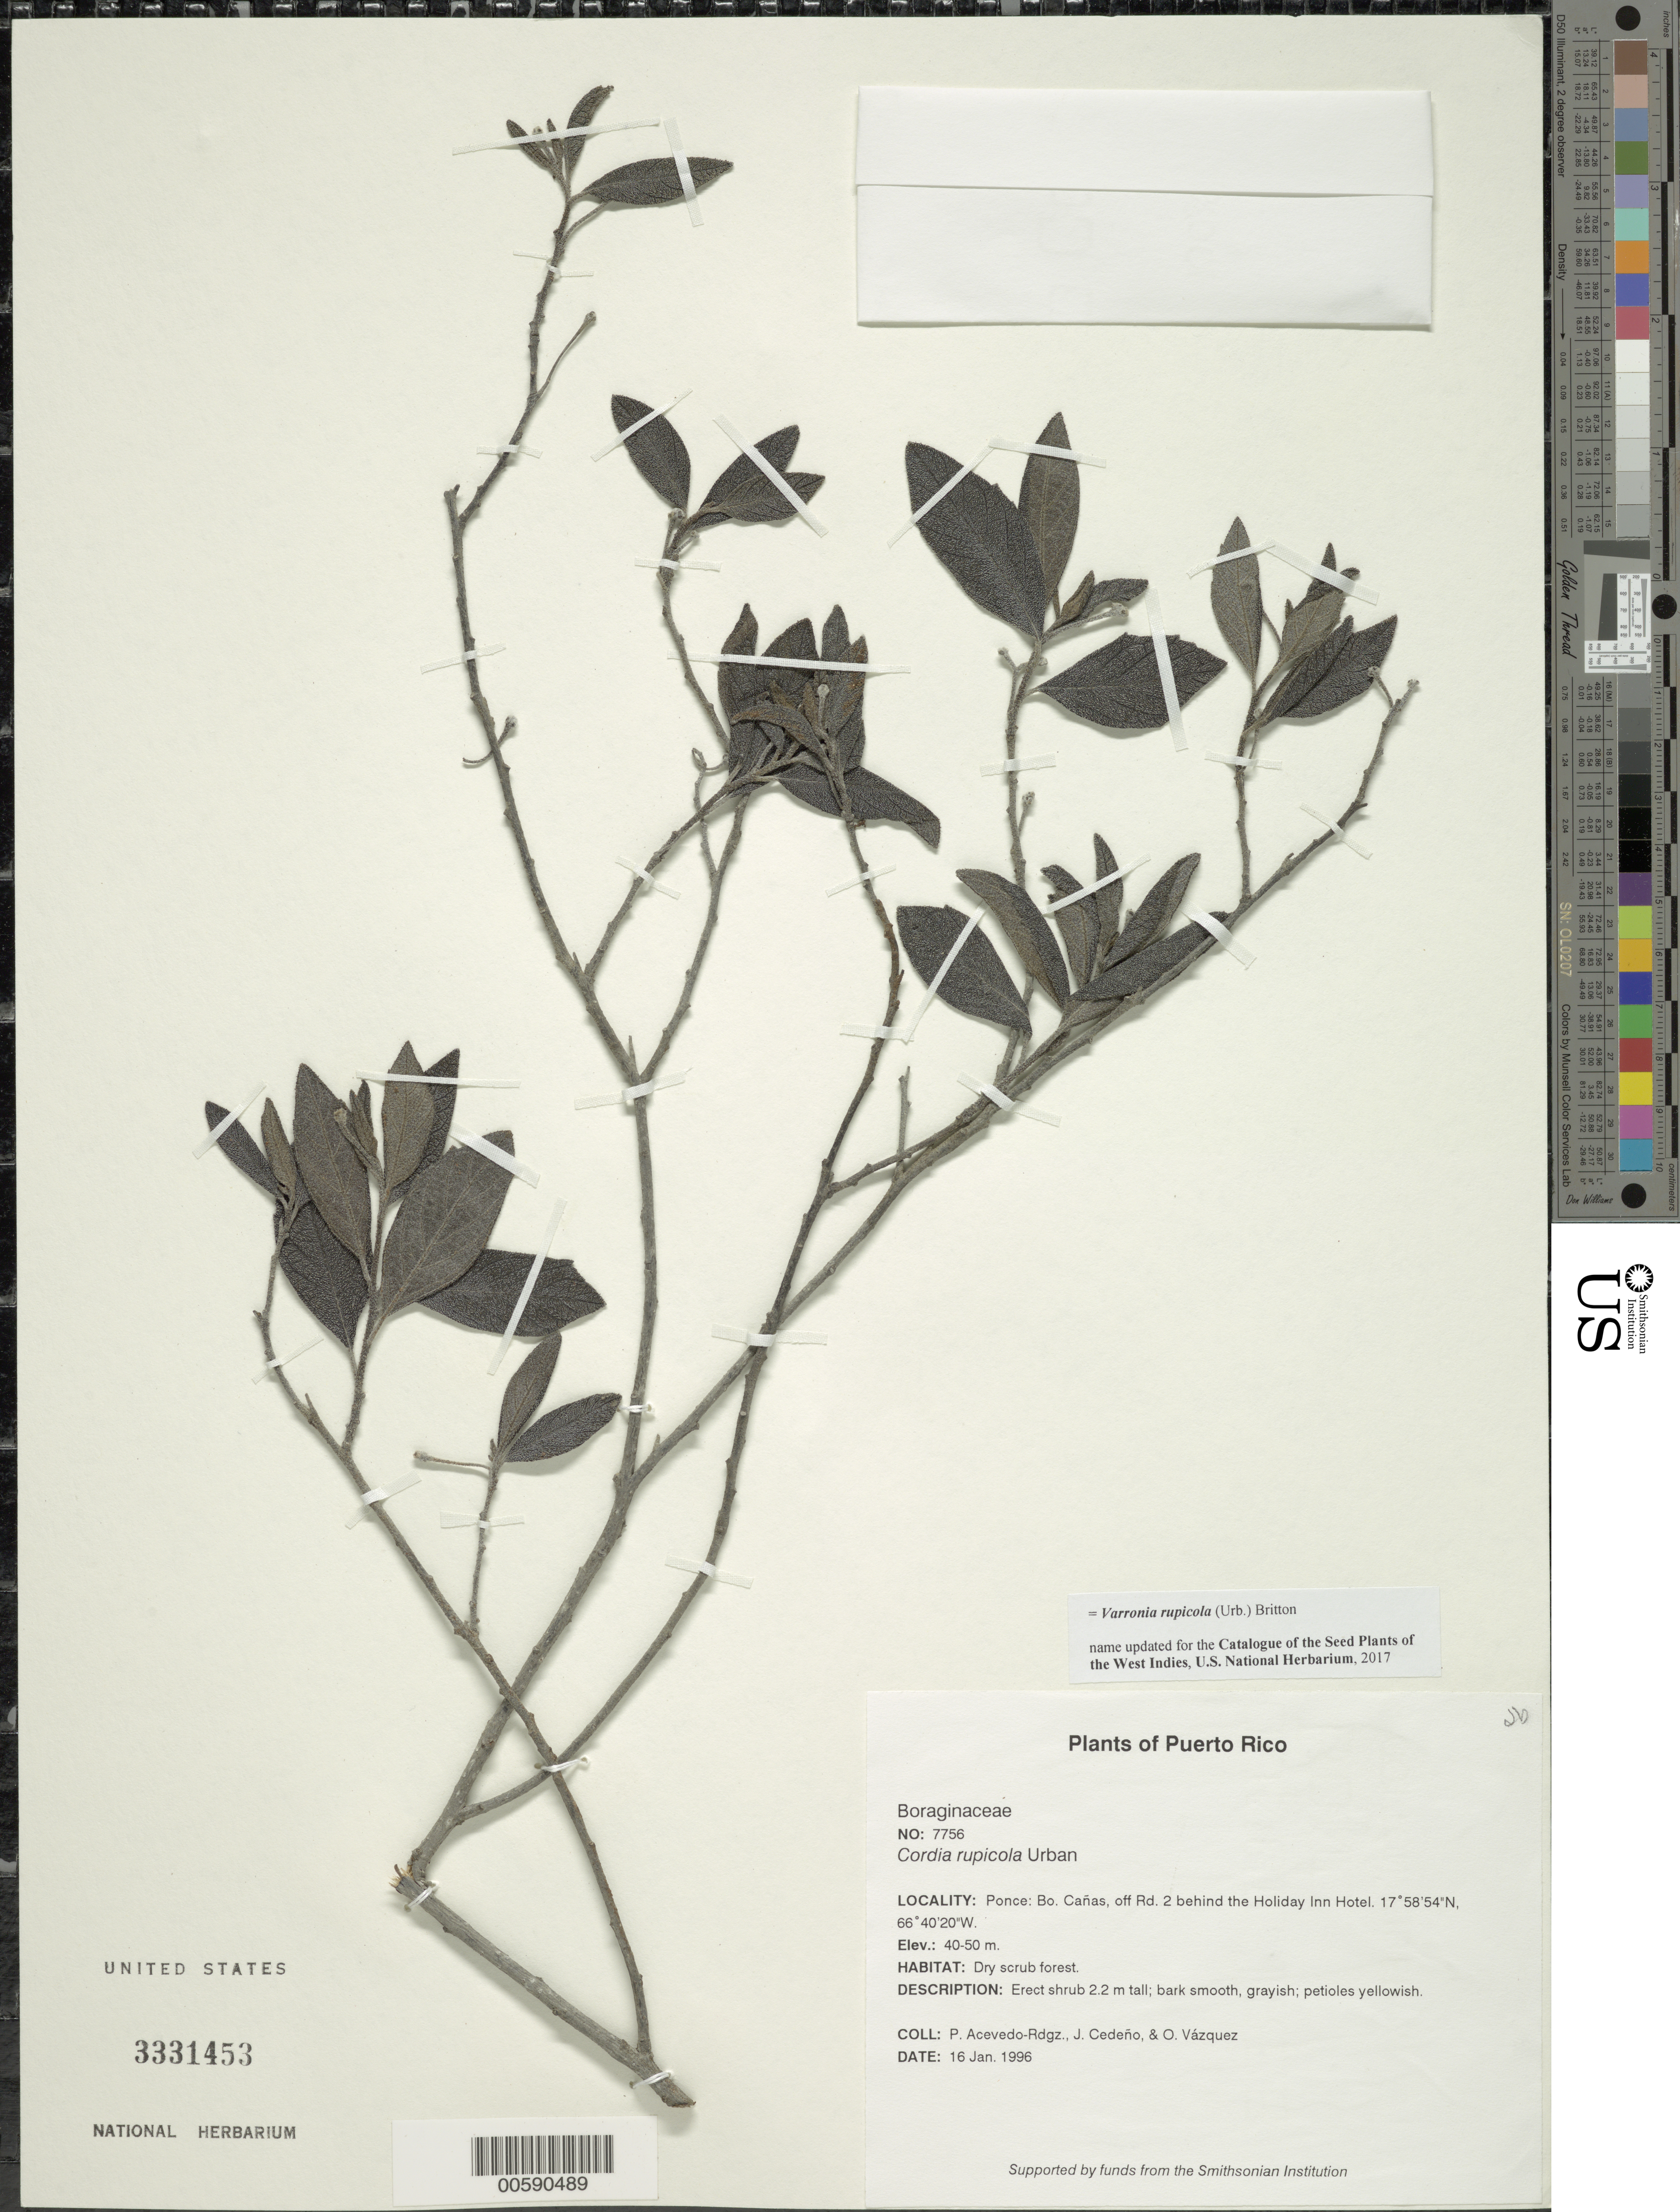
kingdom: Plantae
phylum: Tracheophyta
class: Magnoliopsida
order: Boraginales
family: Cordiaceae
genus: Varronia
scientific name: Varronia rupicola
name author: (Urb.) Britton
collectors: P. Acevedo-Rodr. & J. A. Cedeño M.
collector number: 7756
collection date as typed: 16 Jan 1996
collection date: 1996-01-16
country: Puerto Rico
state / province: Ponce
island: Puerto Rico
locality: Ponce: Bo. Cañas, off Rd. 2 behind the Holiday Inn Hotel.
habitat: Dry scrub forest.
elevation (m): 40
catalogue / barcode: US 3331453